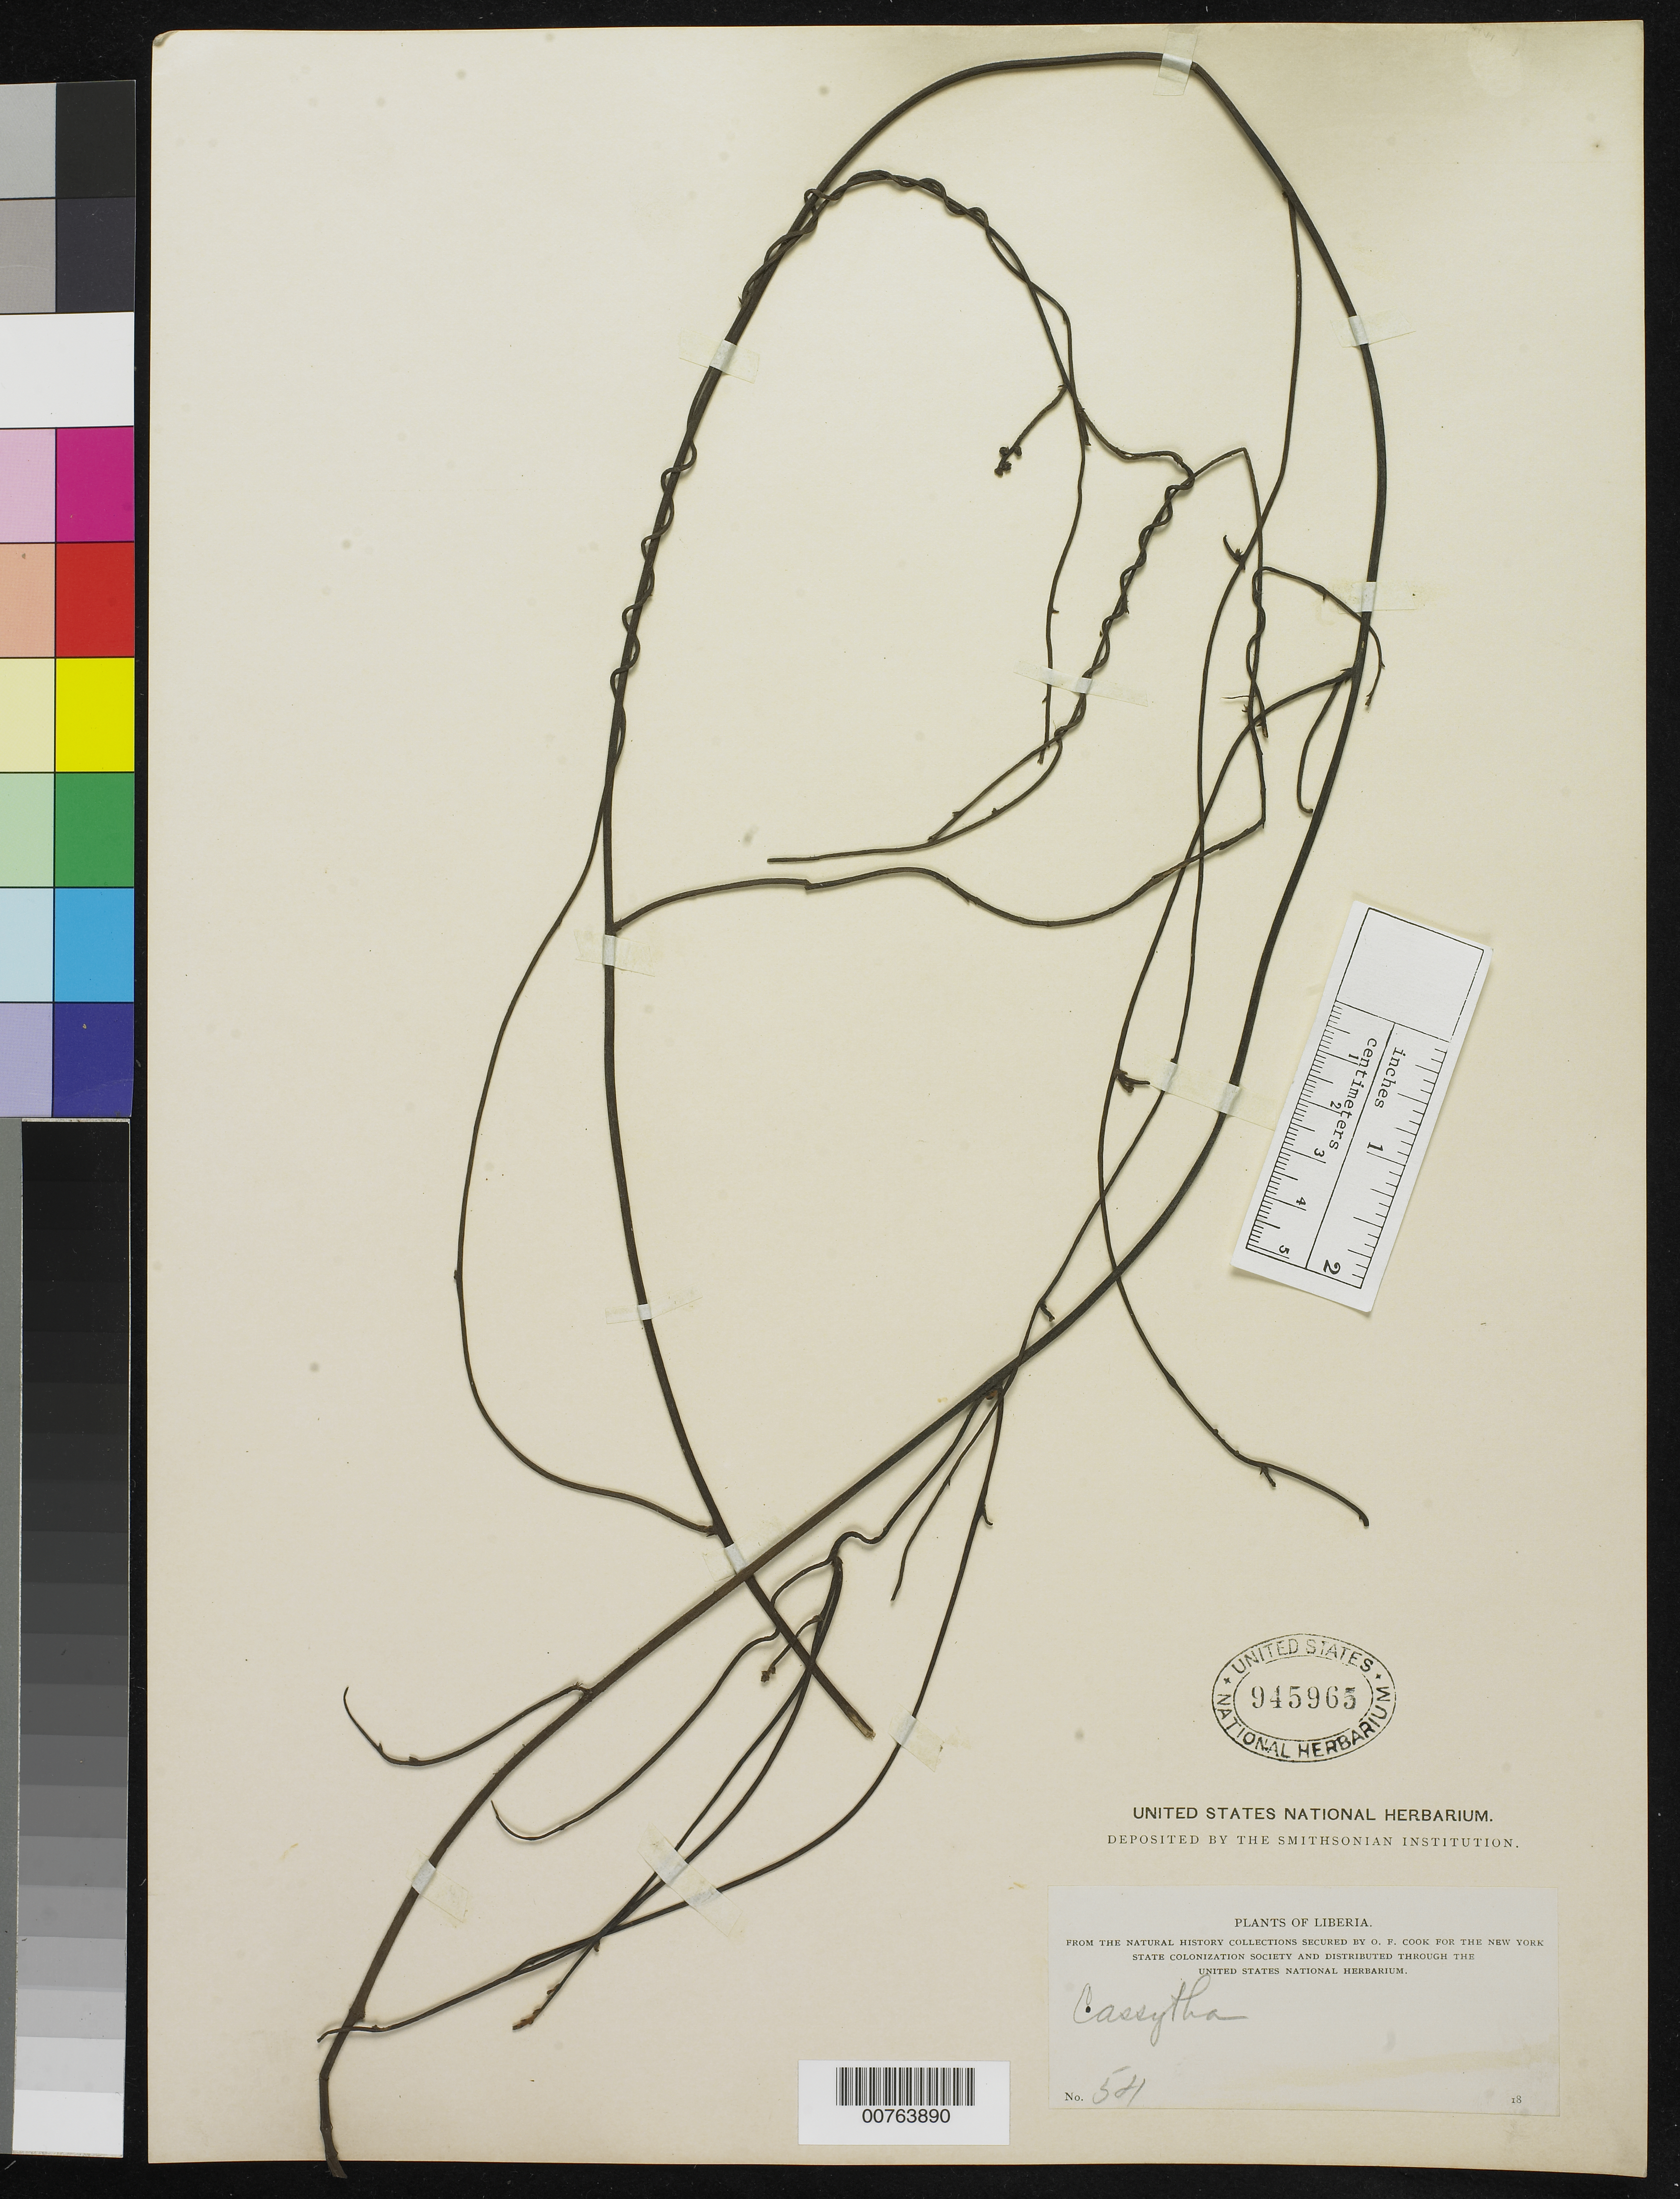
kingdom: Plantae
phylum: Tracheophyta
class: Magnoliopsida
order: Laurales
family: Lauraceae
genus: Cassytha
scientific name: Cassytha sp.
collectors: O. F. Cook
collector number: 521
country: Liberia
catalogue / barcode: US 945965